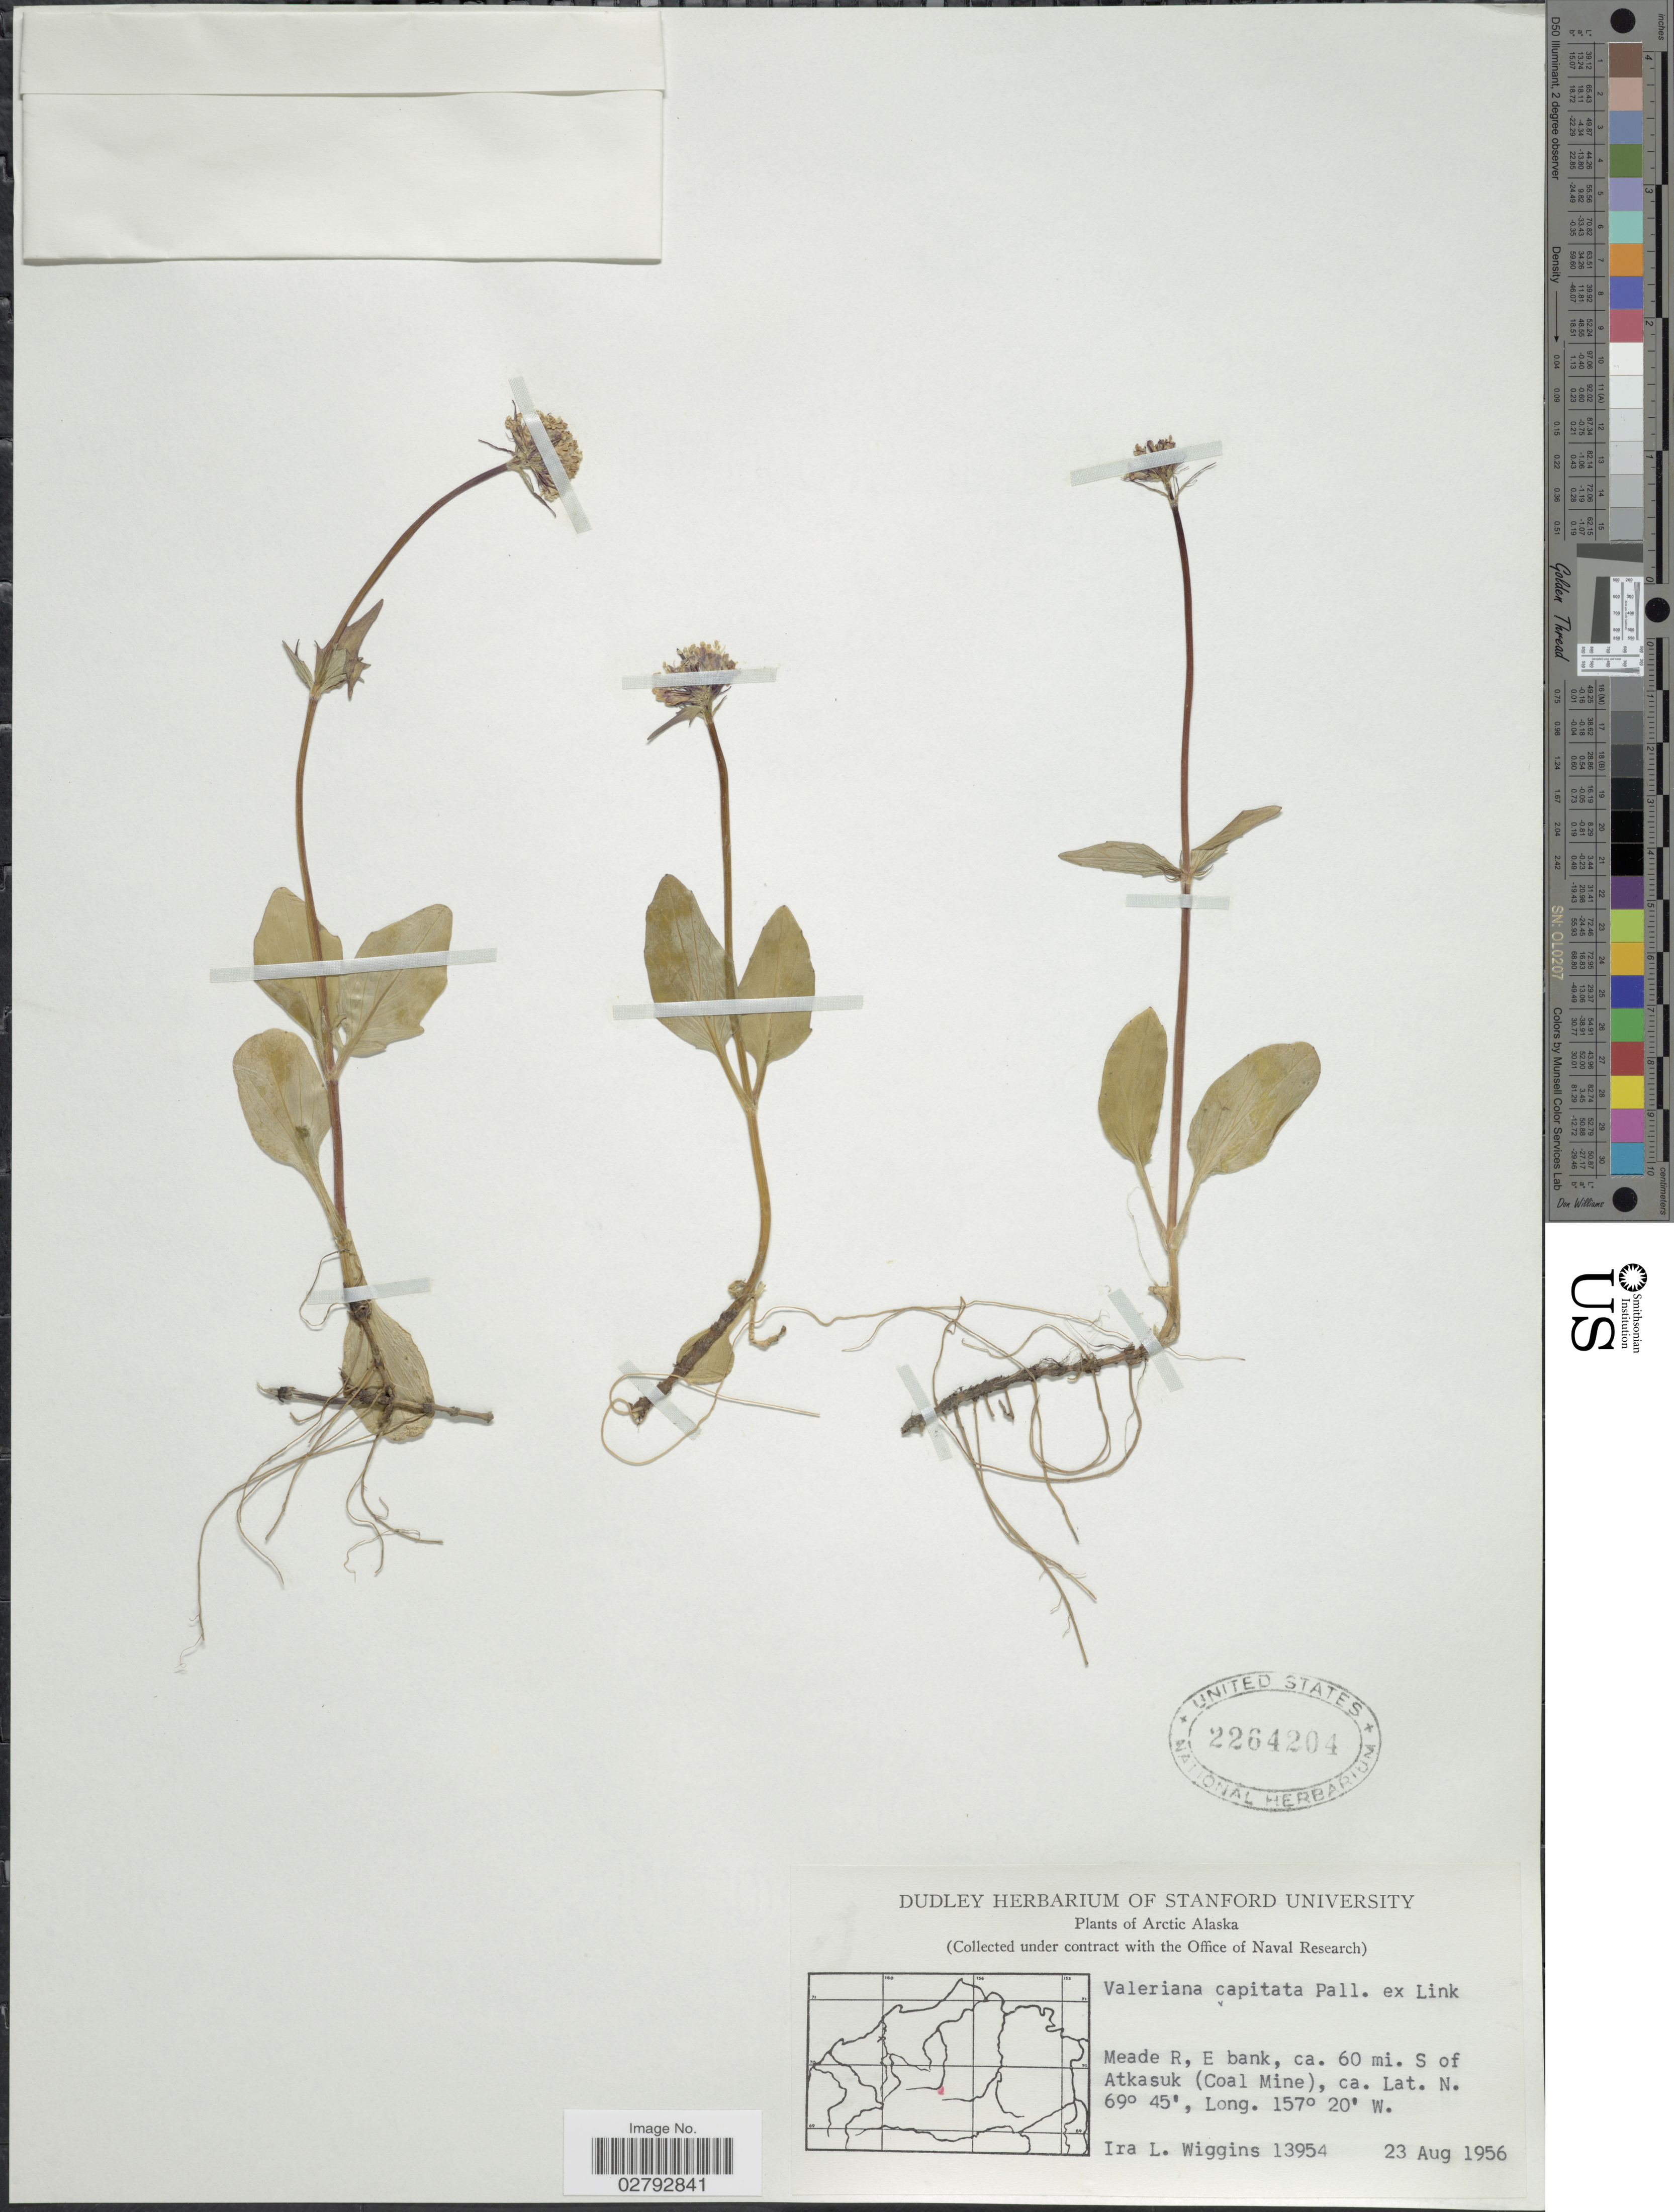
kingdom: Plantae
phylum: Tracheophyta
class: Magnoliopsida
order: Dipsacales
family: Caprifoliaceae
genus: Valeriana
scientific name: Valeriana capitata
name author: Link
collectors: I. L. Wiggins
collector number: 13954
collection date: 1956-08-23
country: United States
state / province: Alaska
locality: Arctic Alaska. Meade R, E bank, ca. 60 mi. S of Atkasuk (Coal Mine).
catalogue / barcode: US 2264204